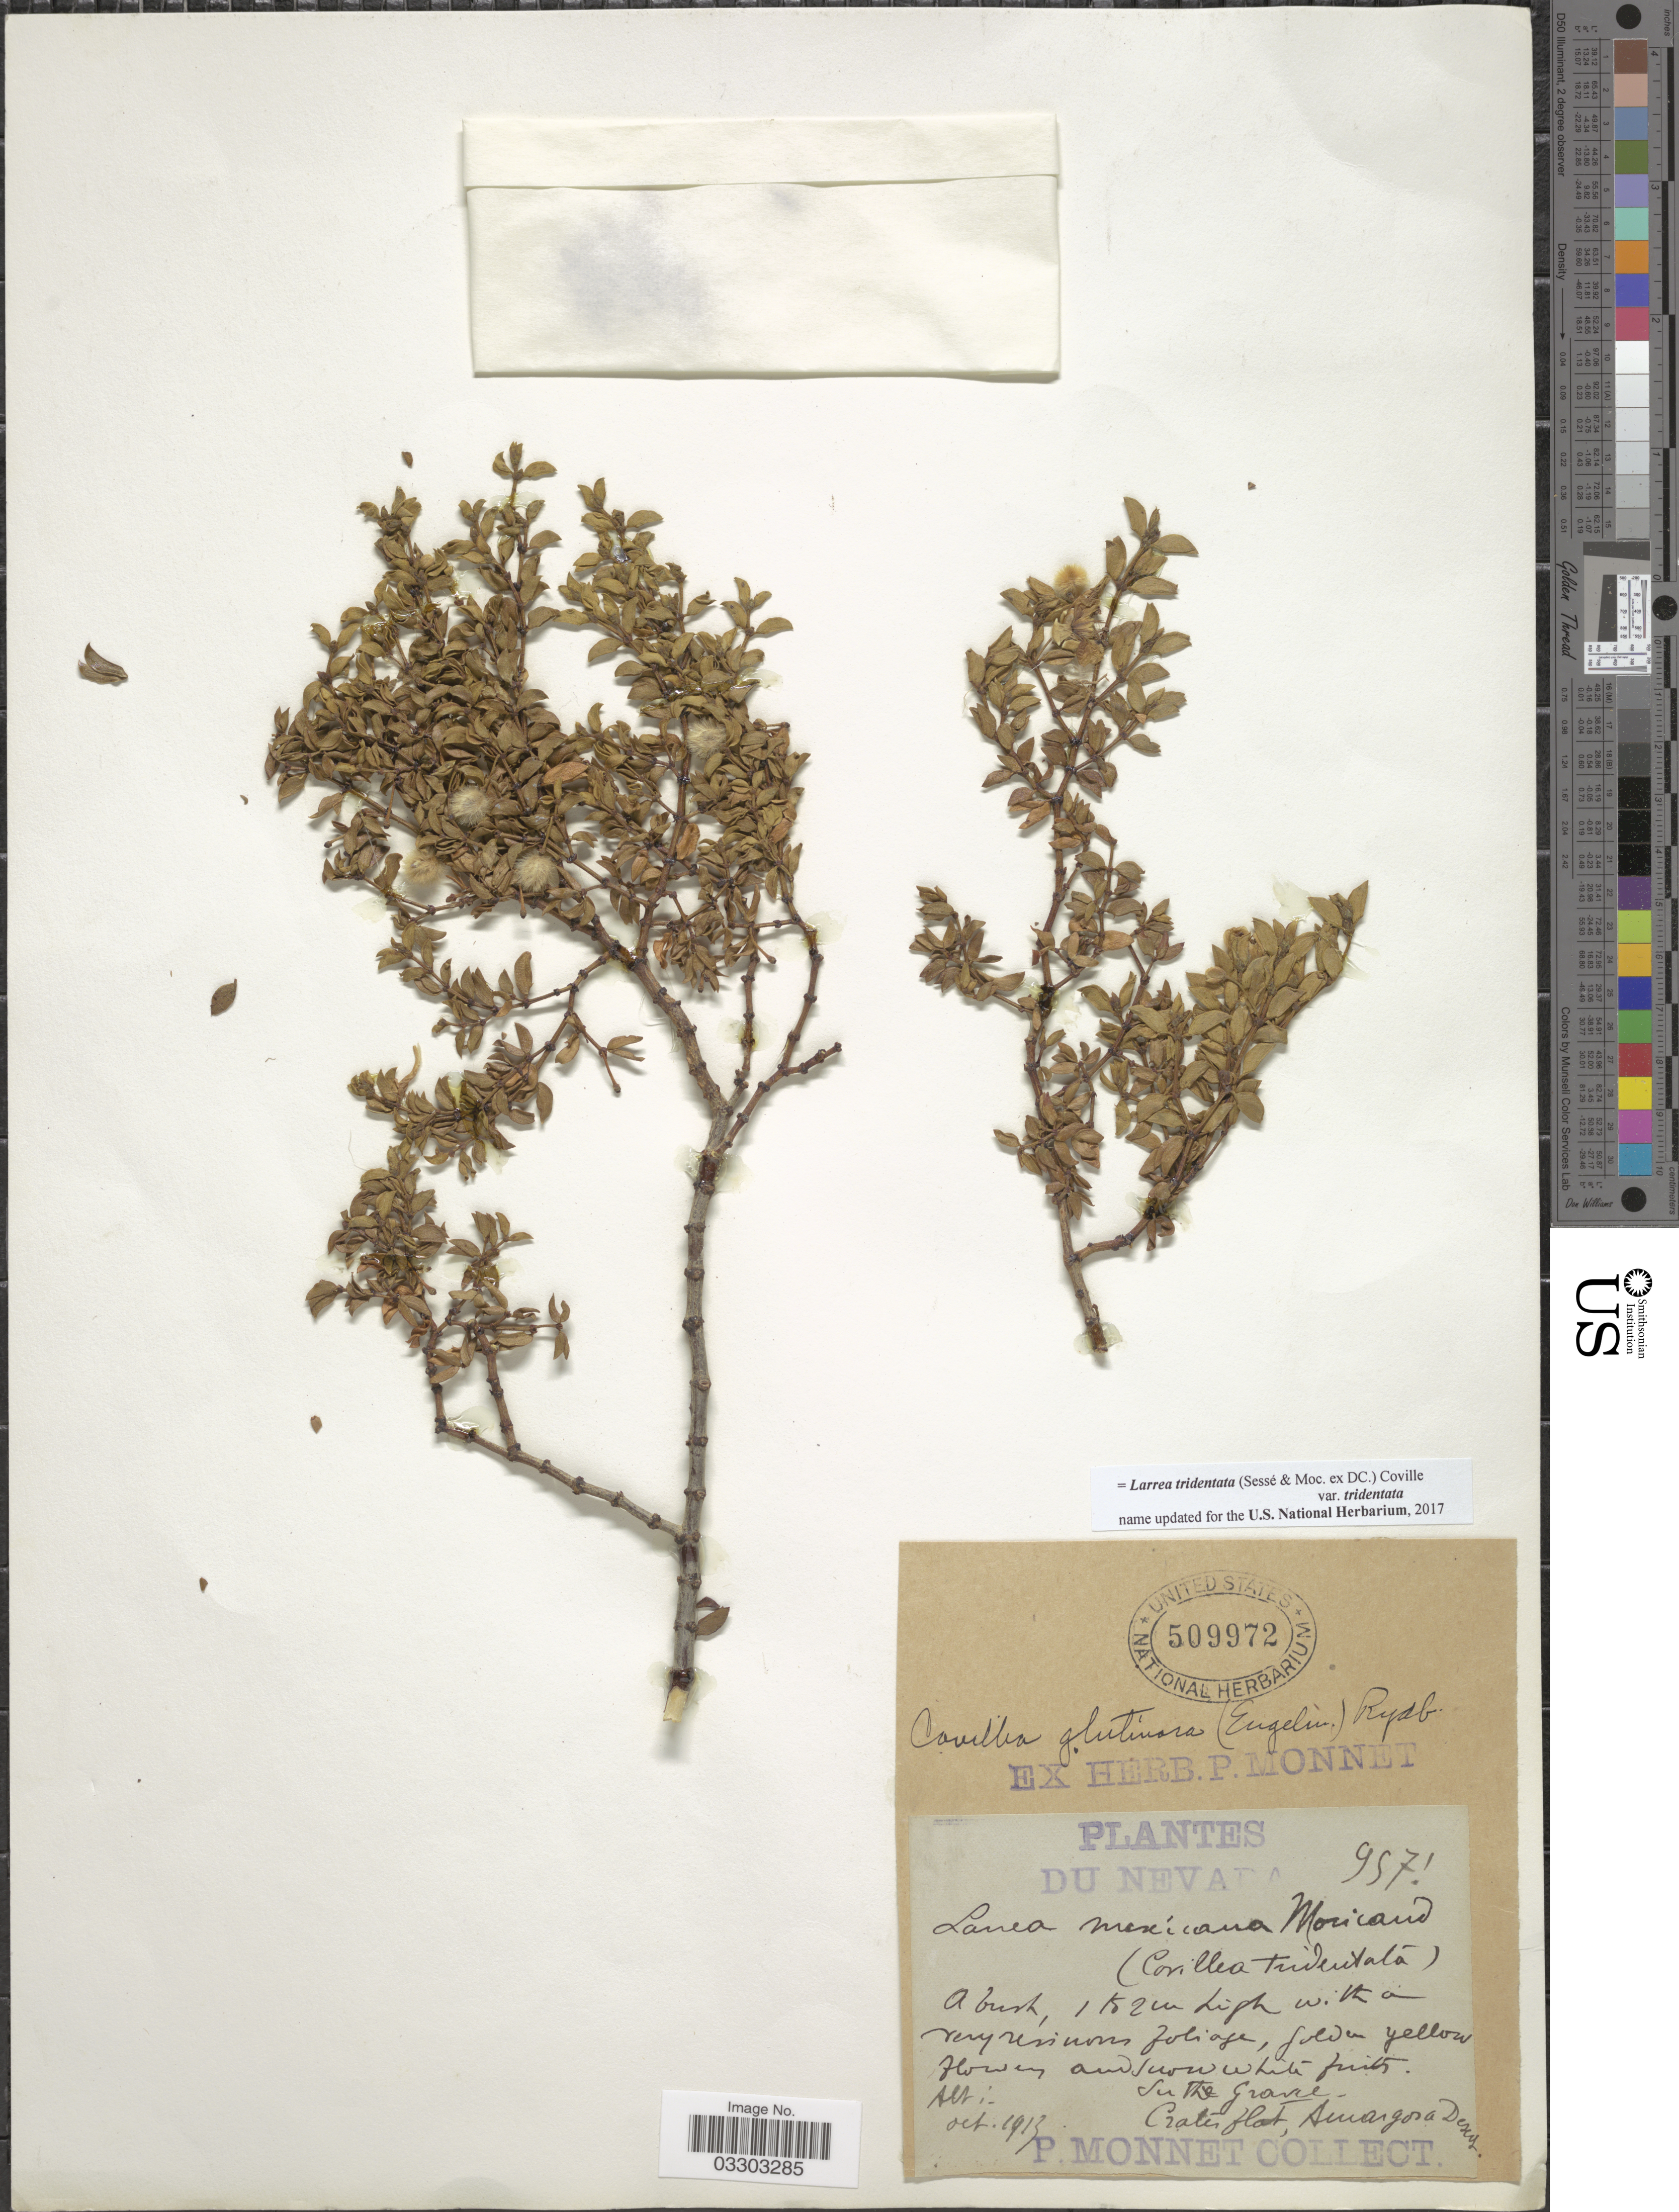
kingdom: Plantae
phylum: Tracheophyta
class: Magnoliopsida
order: Zygophyllales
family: Zygophyllaceae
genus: Larrea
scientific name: Larrea tridentata var. tridentata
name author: (Sessé & Moc. ex DC.) Coville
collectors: P. Monnet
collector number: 9571*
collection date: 1913-10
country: United States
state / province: Nevada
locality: In the gravel, Crater Flat, Amargosa Desert.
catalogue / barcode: US 509972